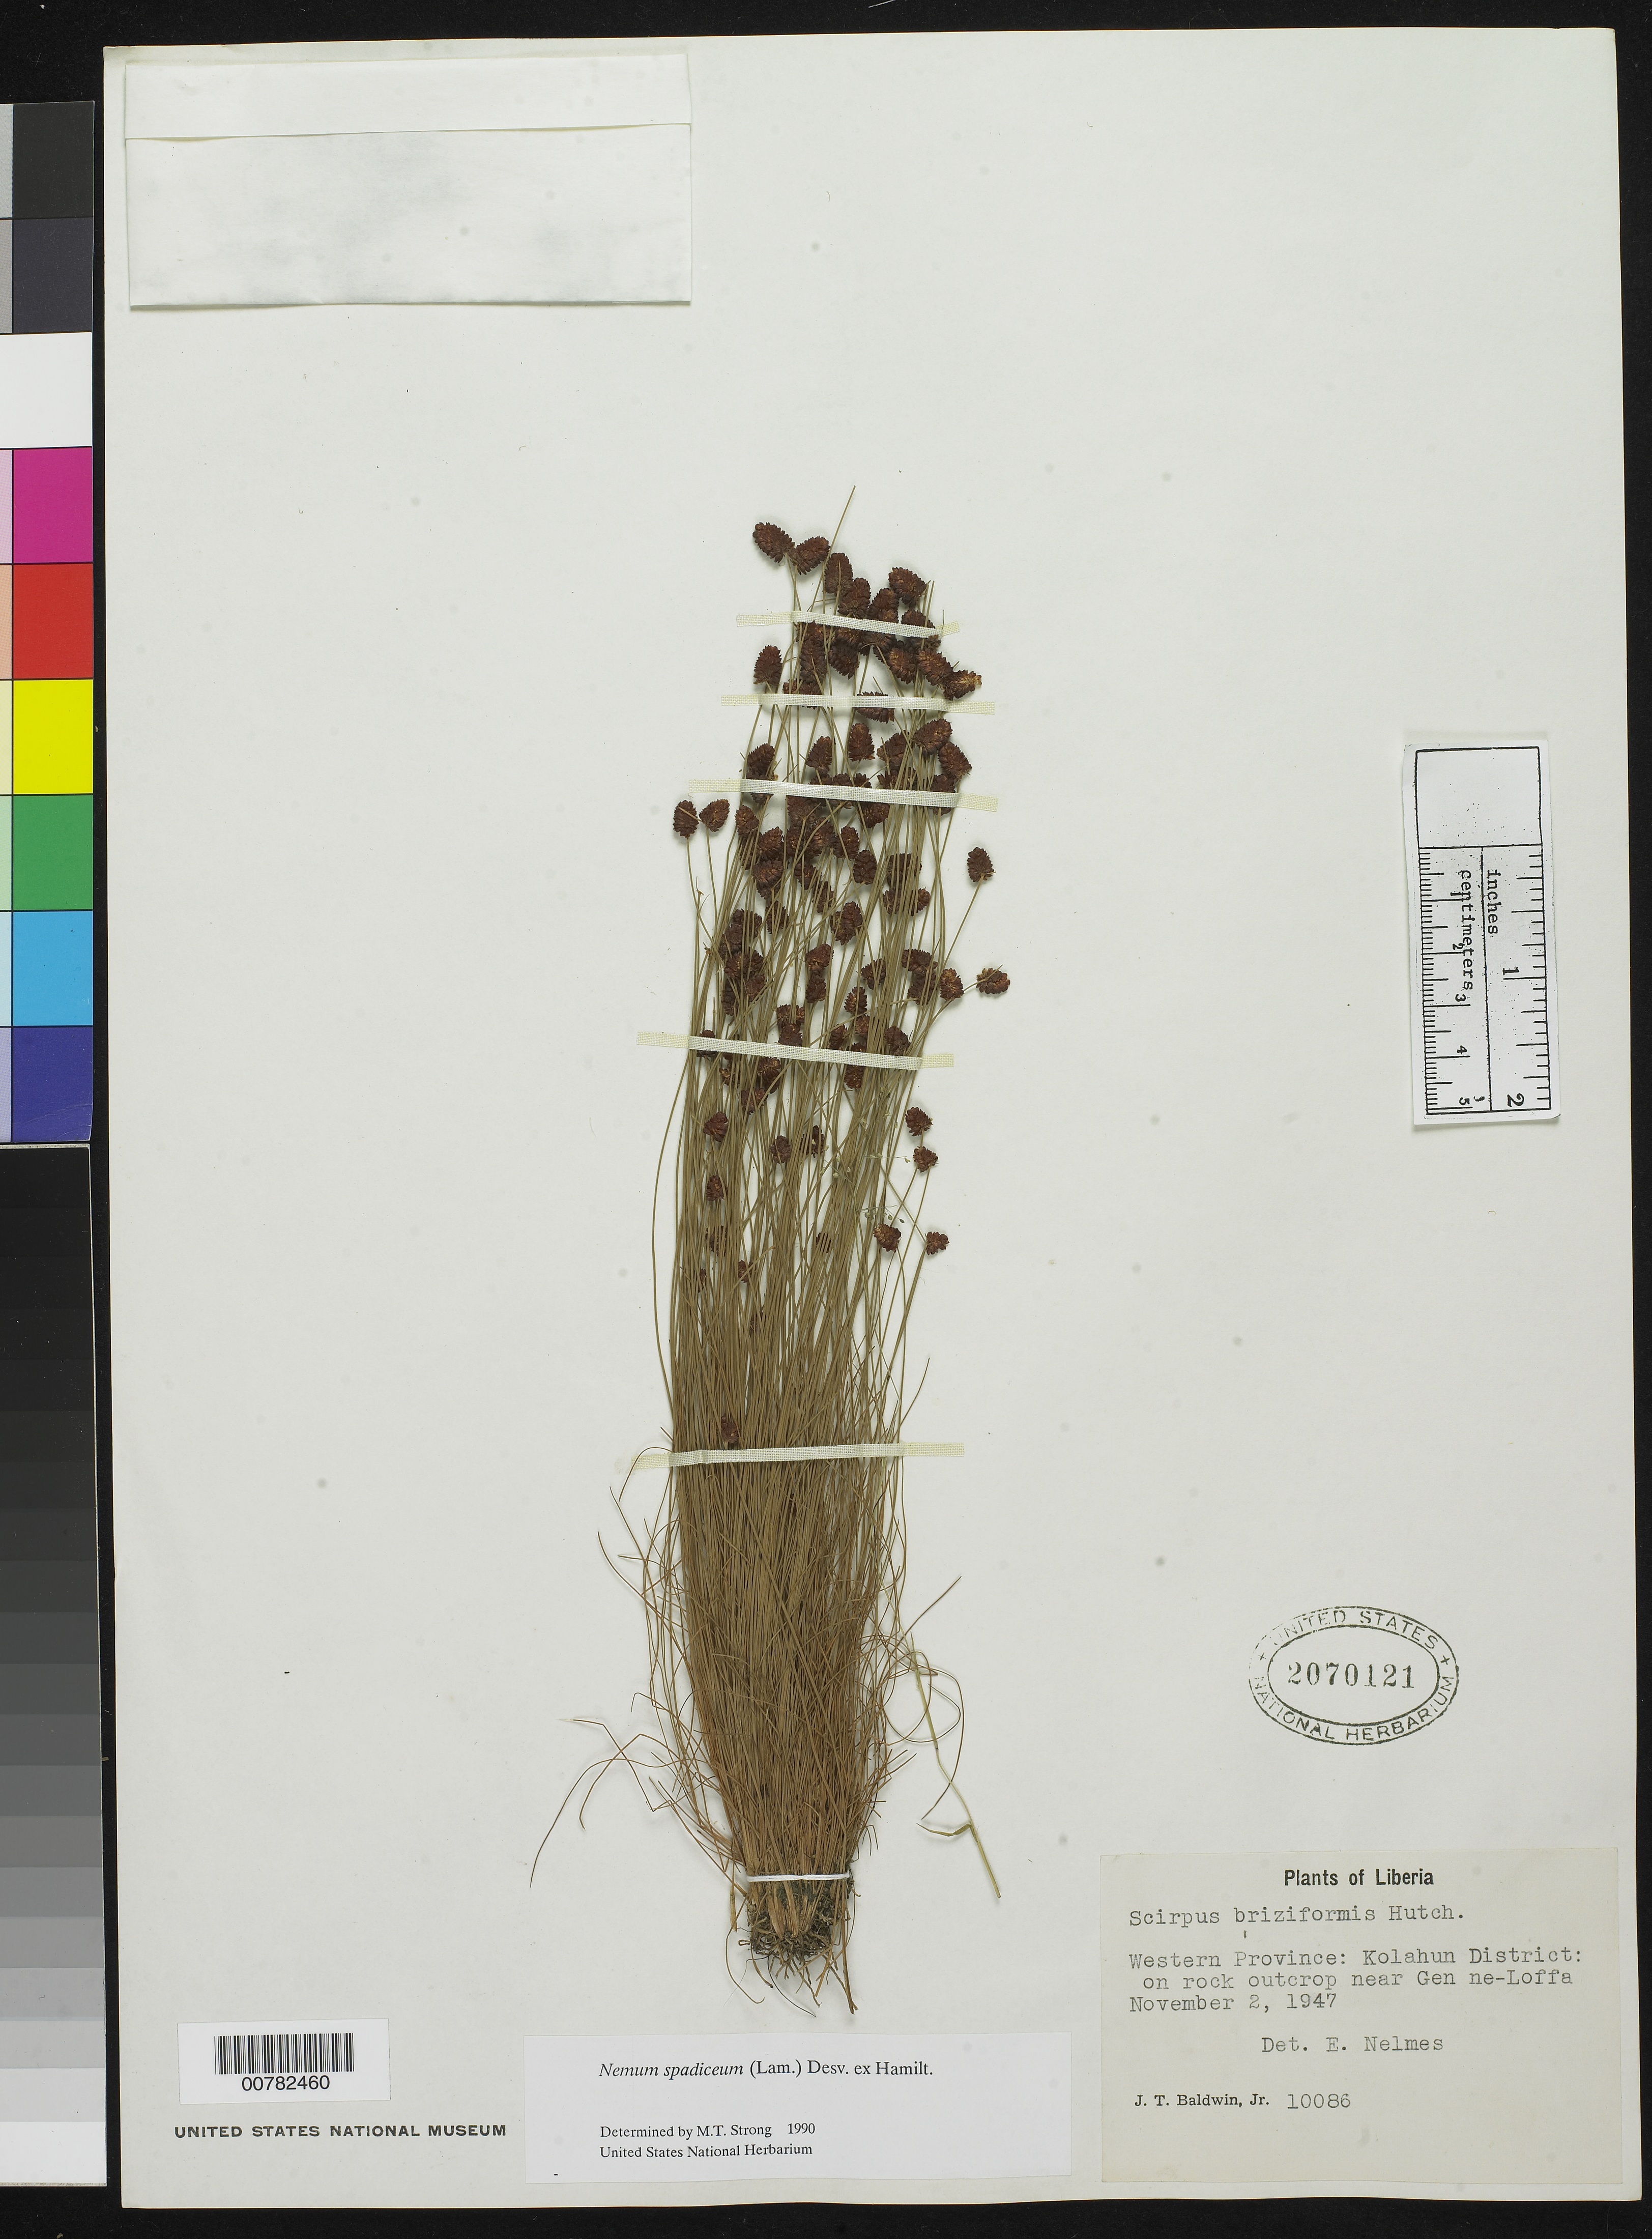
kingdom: Plantae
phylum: Tracheophyta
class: Liliopsida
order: Poales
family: Cyperaceae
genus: Bulbostylis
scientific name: Bulbostylis briziformis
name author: (Hutch.) Larridon & Roalson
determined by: Strong, Mark T., (BOT), Smithsonian Institution - National Museum of Natural History (UNITED STATES)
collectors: J. T. Baldwin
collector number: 10086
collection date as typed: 2 Nov 1947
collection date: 1947-11-02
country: Liberia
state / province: Lofa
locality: Western Province: Kolahun District, near Gen ne-Loffa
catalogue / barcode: US 2070121